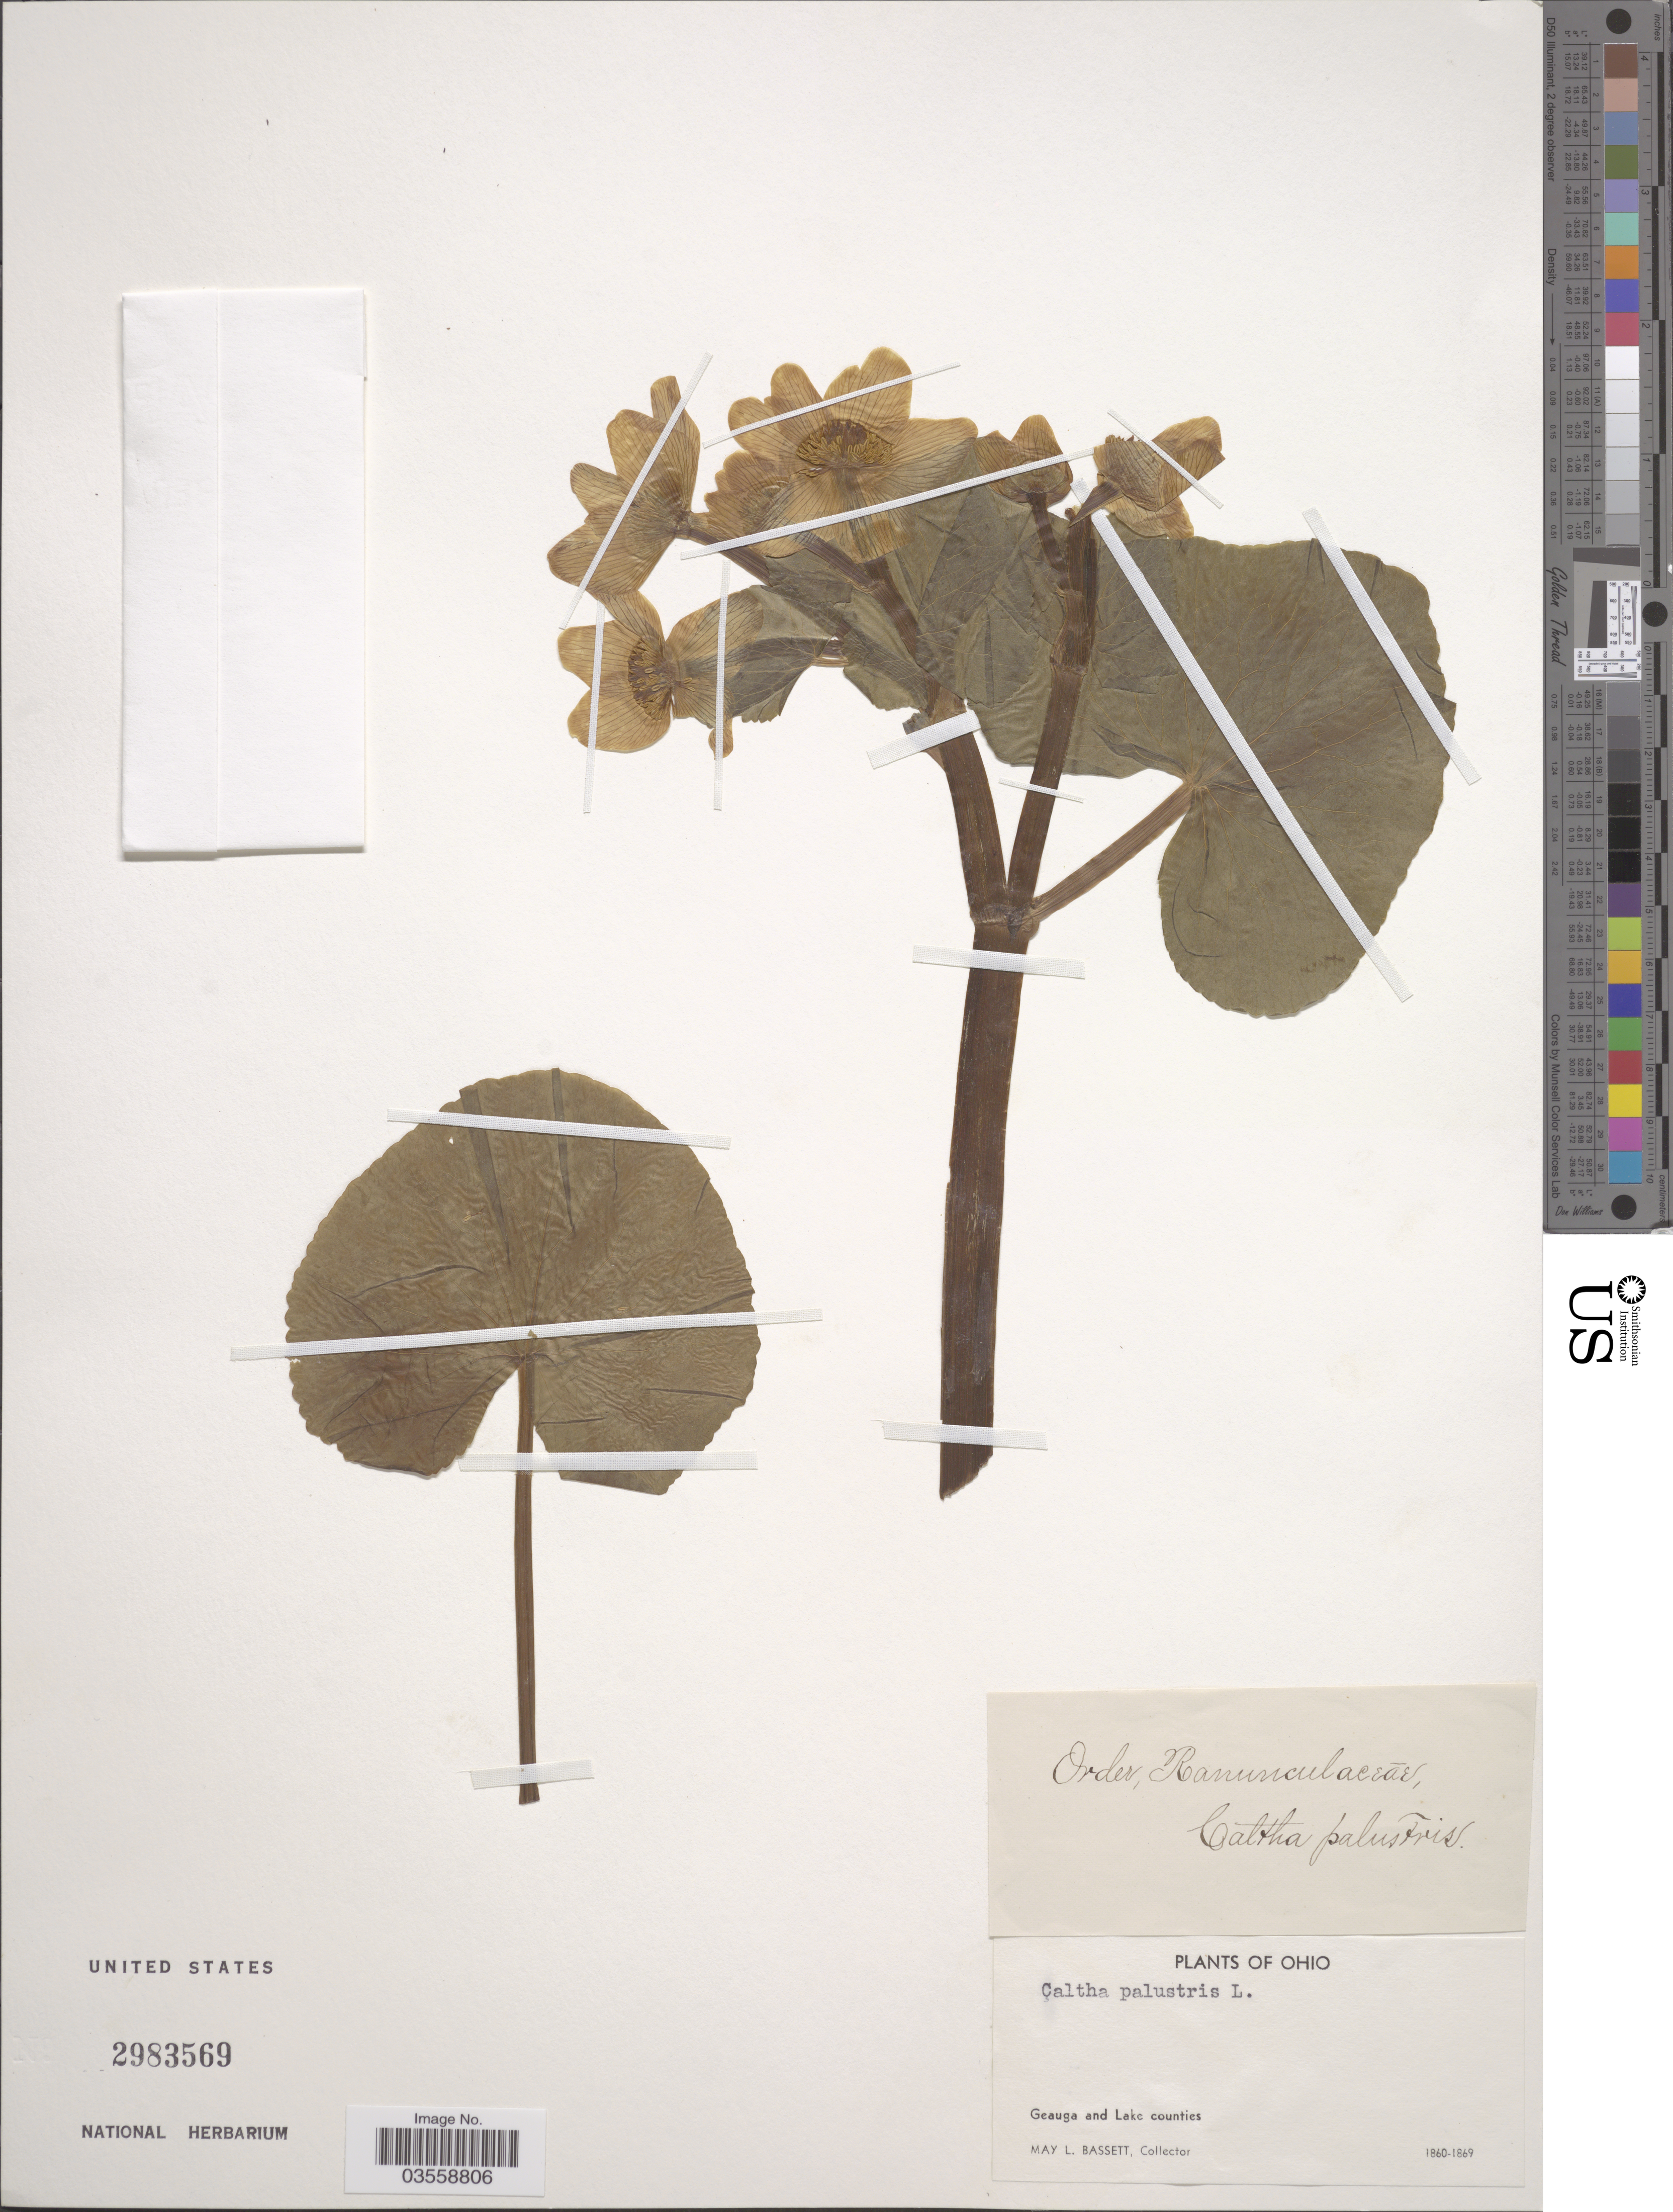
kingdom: Plantae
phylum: Tracheophyta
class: Magnoliopsida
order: Ranunculales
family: Ranunculaceae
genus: Caltha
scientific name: Caltha palustris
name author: L.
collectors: M. L. Bassett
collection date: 1860/1869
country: United States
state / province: Ohio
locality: Geauga and Lake counties.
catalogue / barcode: US 2983569